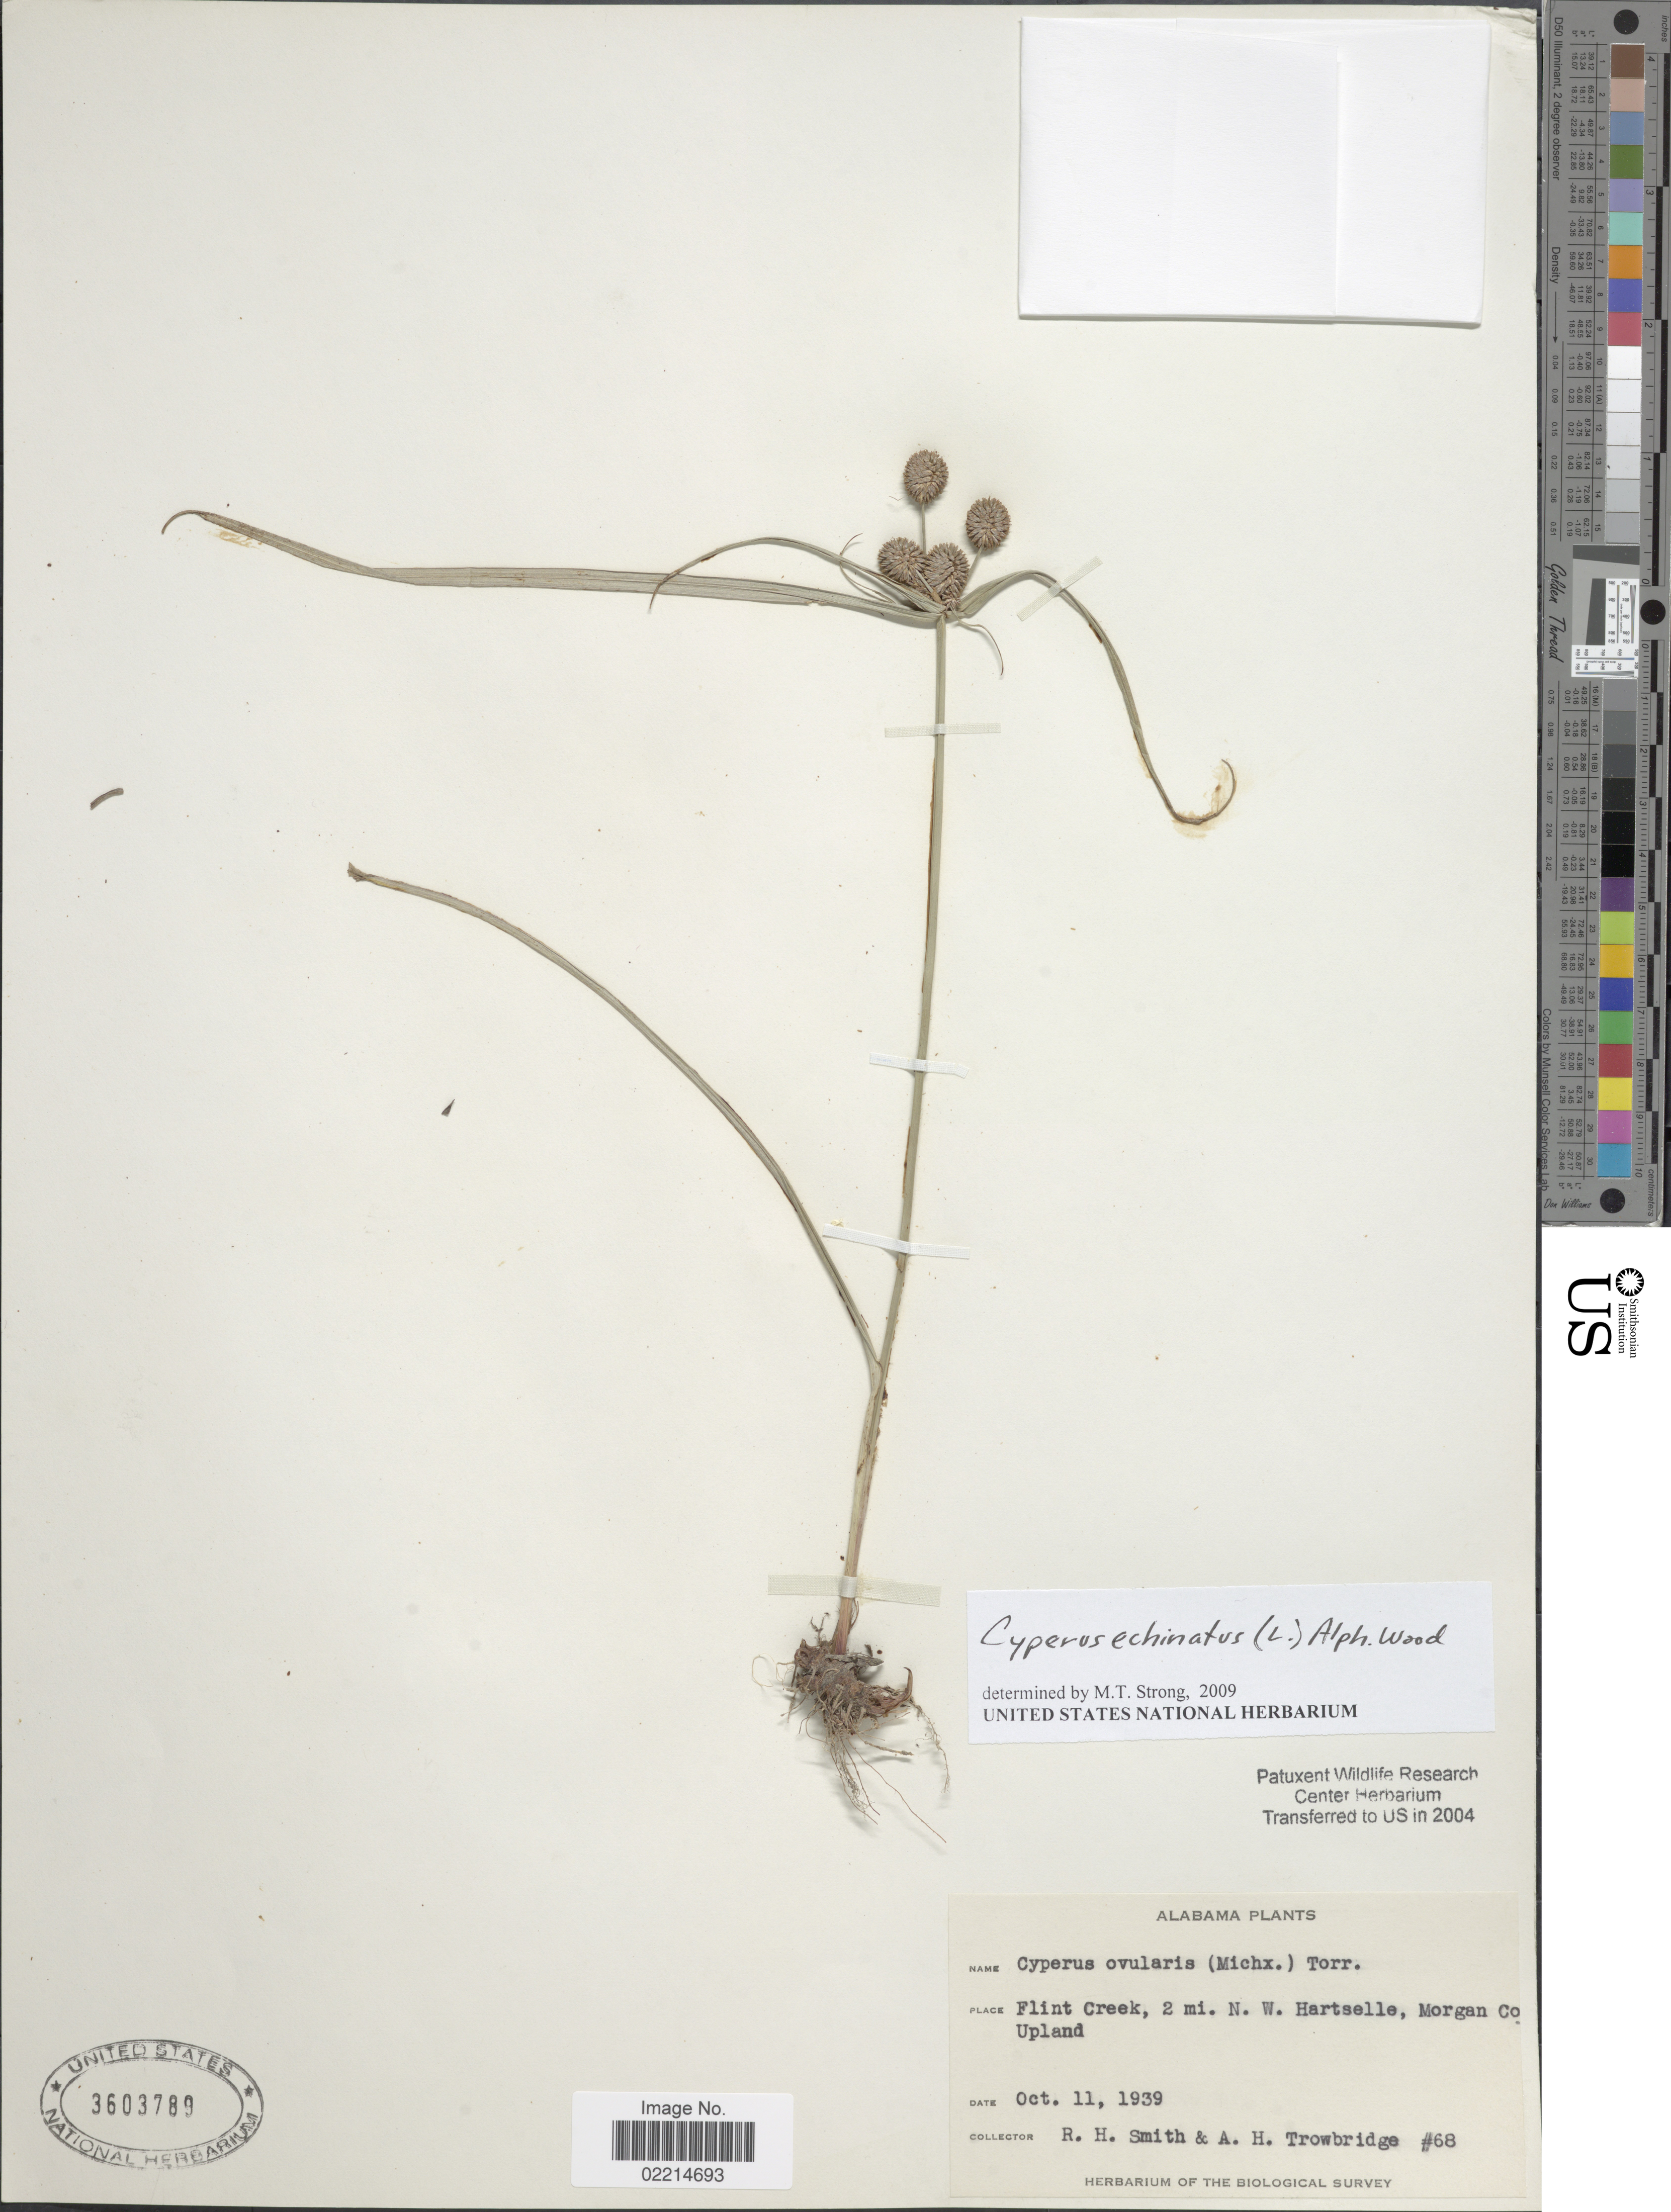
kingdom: Plantae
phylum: Tracheophyta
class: Liliopsida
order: Poales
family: Cyperaceae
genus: Cyperus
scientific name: Cyperus echinatus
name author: (L.) Alph. Wood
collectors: R. H. Smith & A. H. Trowbridge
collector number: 68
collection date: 1939-10-11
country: United States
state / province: Alabama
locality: Flint Creek, 2 mi. N.W. Hartselle, Morgan Co. Upland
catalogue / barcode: US 3603789